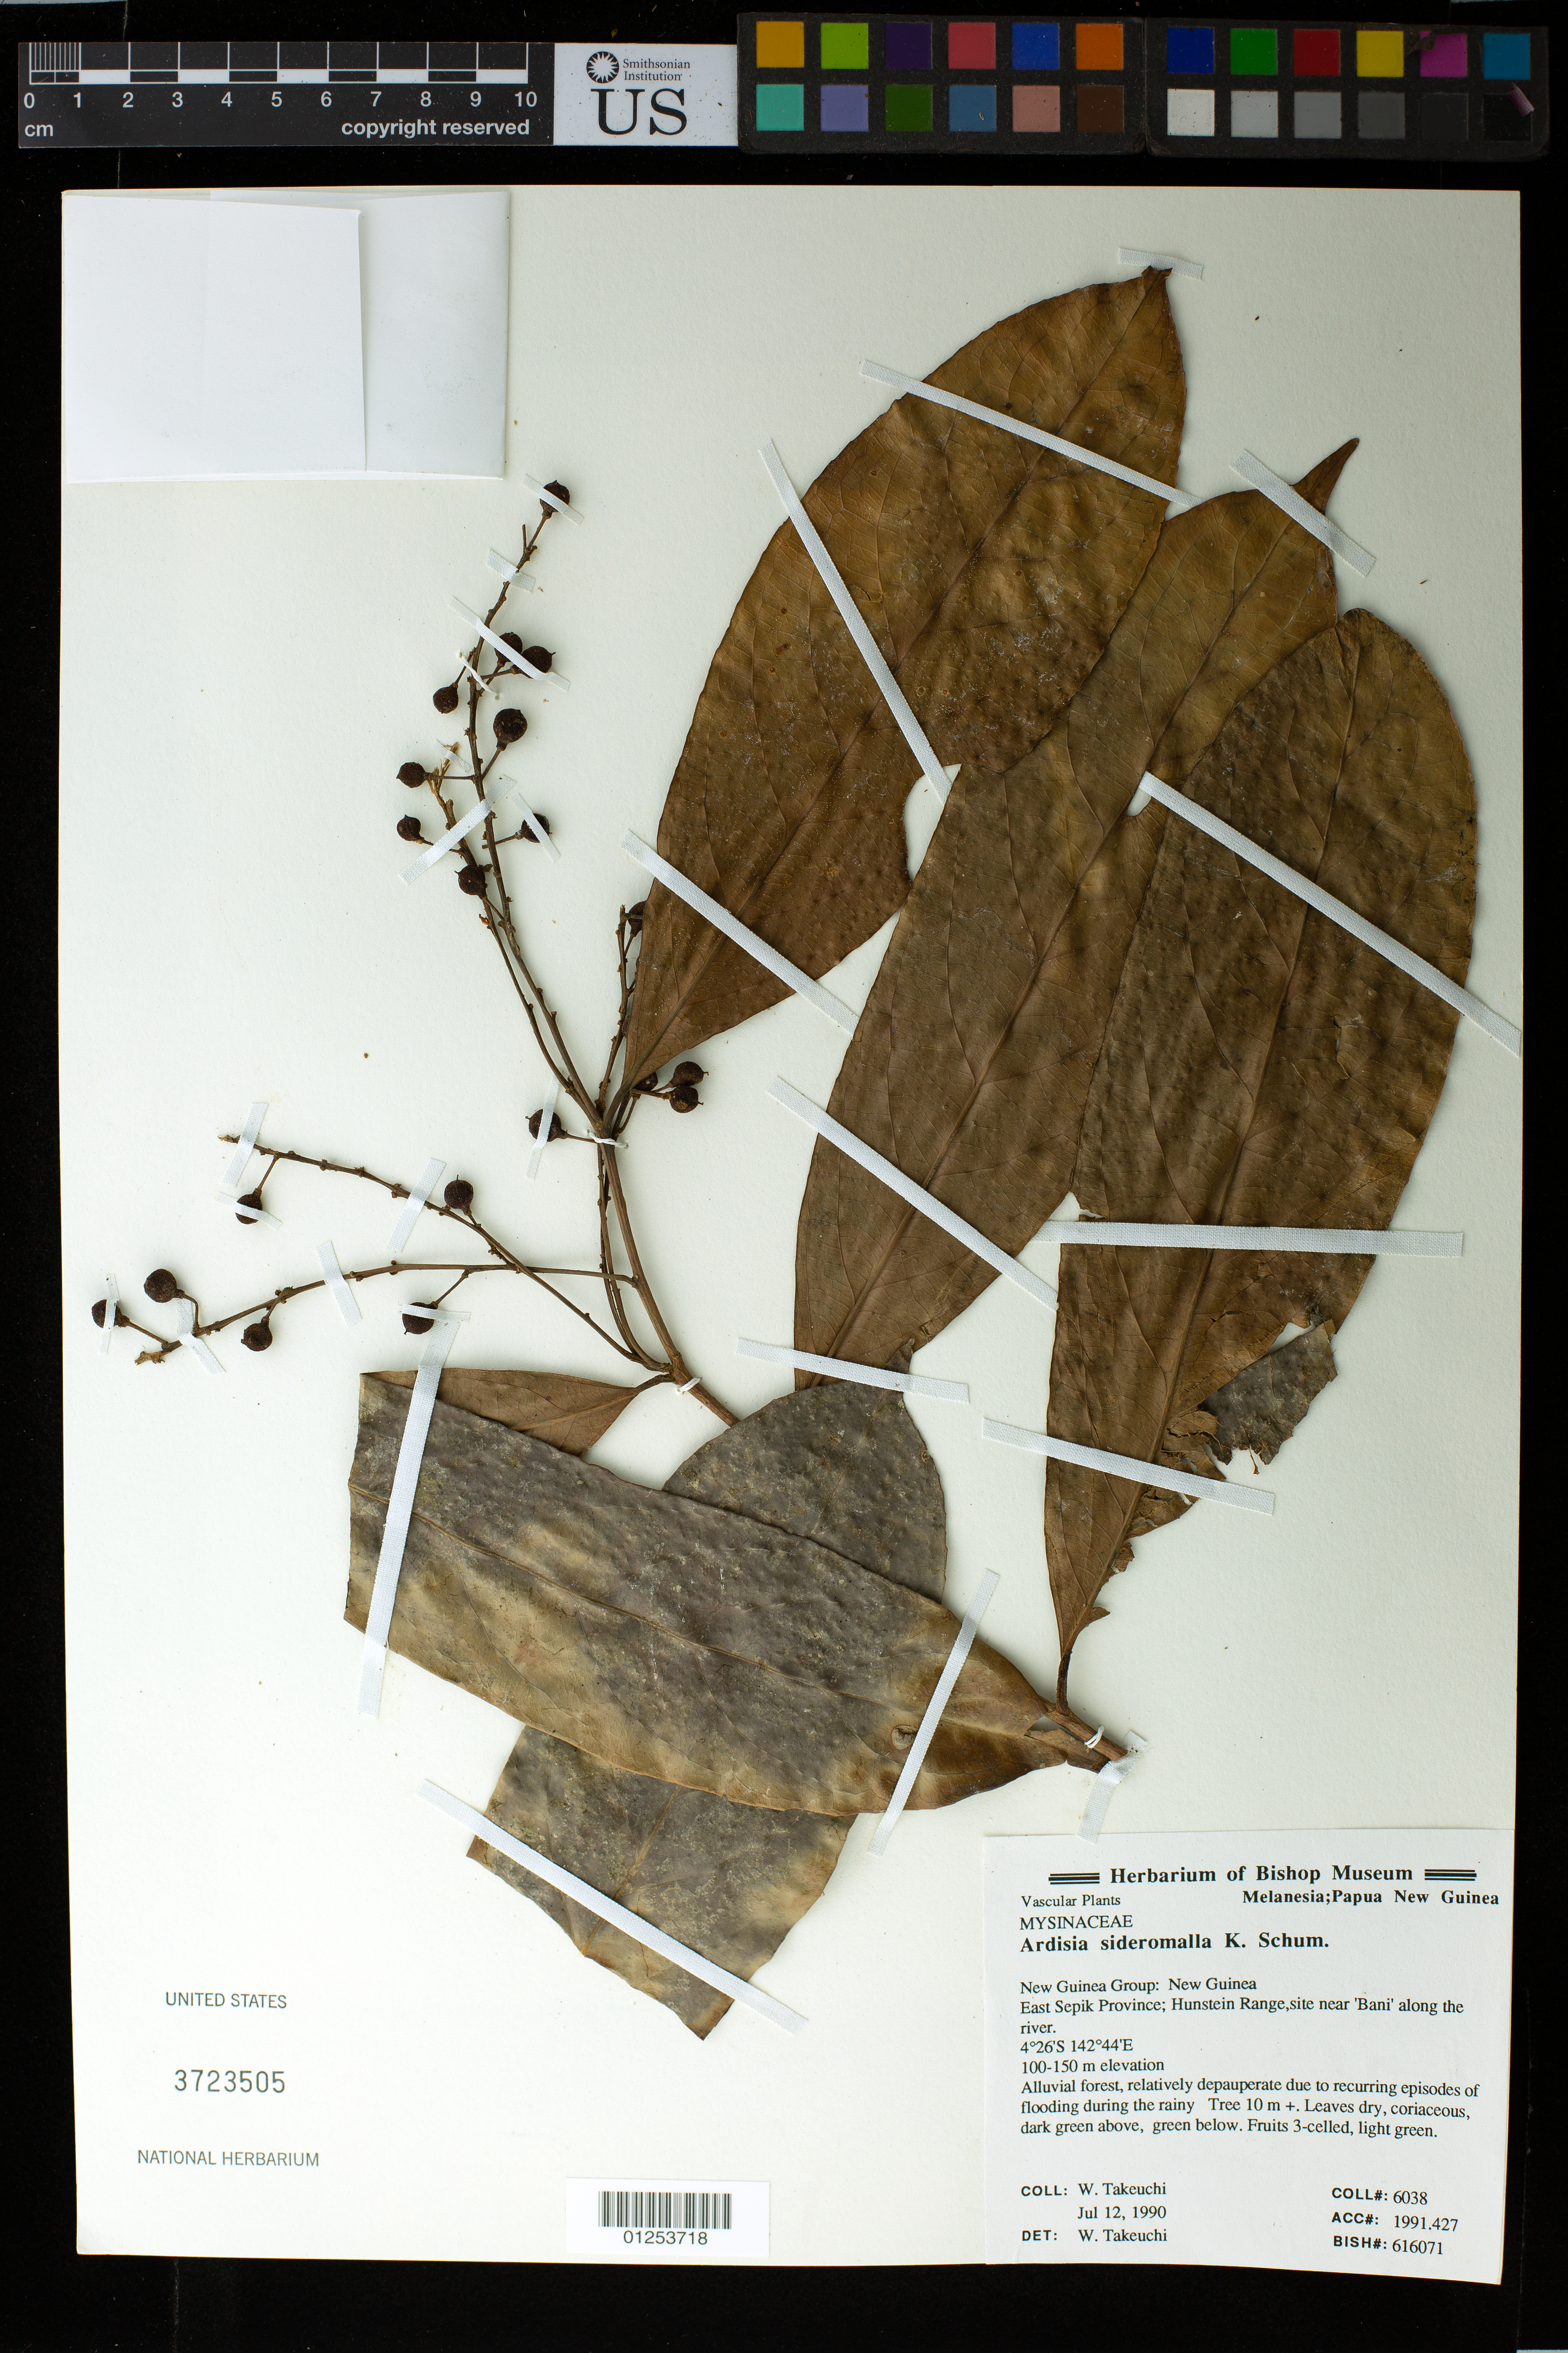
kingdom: Plantae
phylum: Tracheophyta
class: Magnoliopsida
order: Ericales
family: Primulaceae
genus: Ardisia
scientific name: Ardisia sideromalla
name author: K. Schum.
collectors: W. N. Takeuchi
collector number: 6038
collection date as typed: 12 Jul 1990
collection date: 1990-07-12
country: Papua New Guinea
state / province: East Sepik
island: New Guinea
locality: Hunstein range, near site 'Bani' along the river.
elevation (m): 100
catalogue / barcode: US 3723505